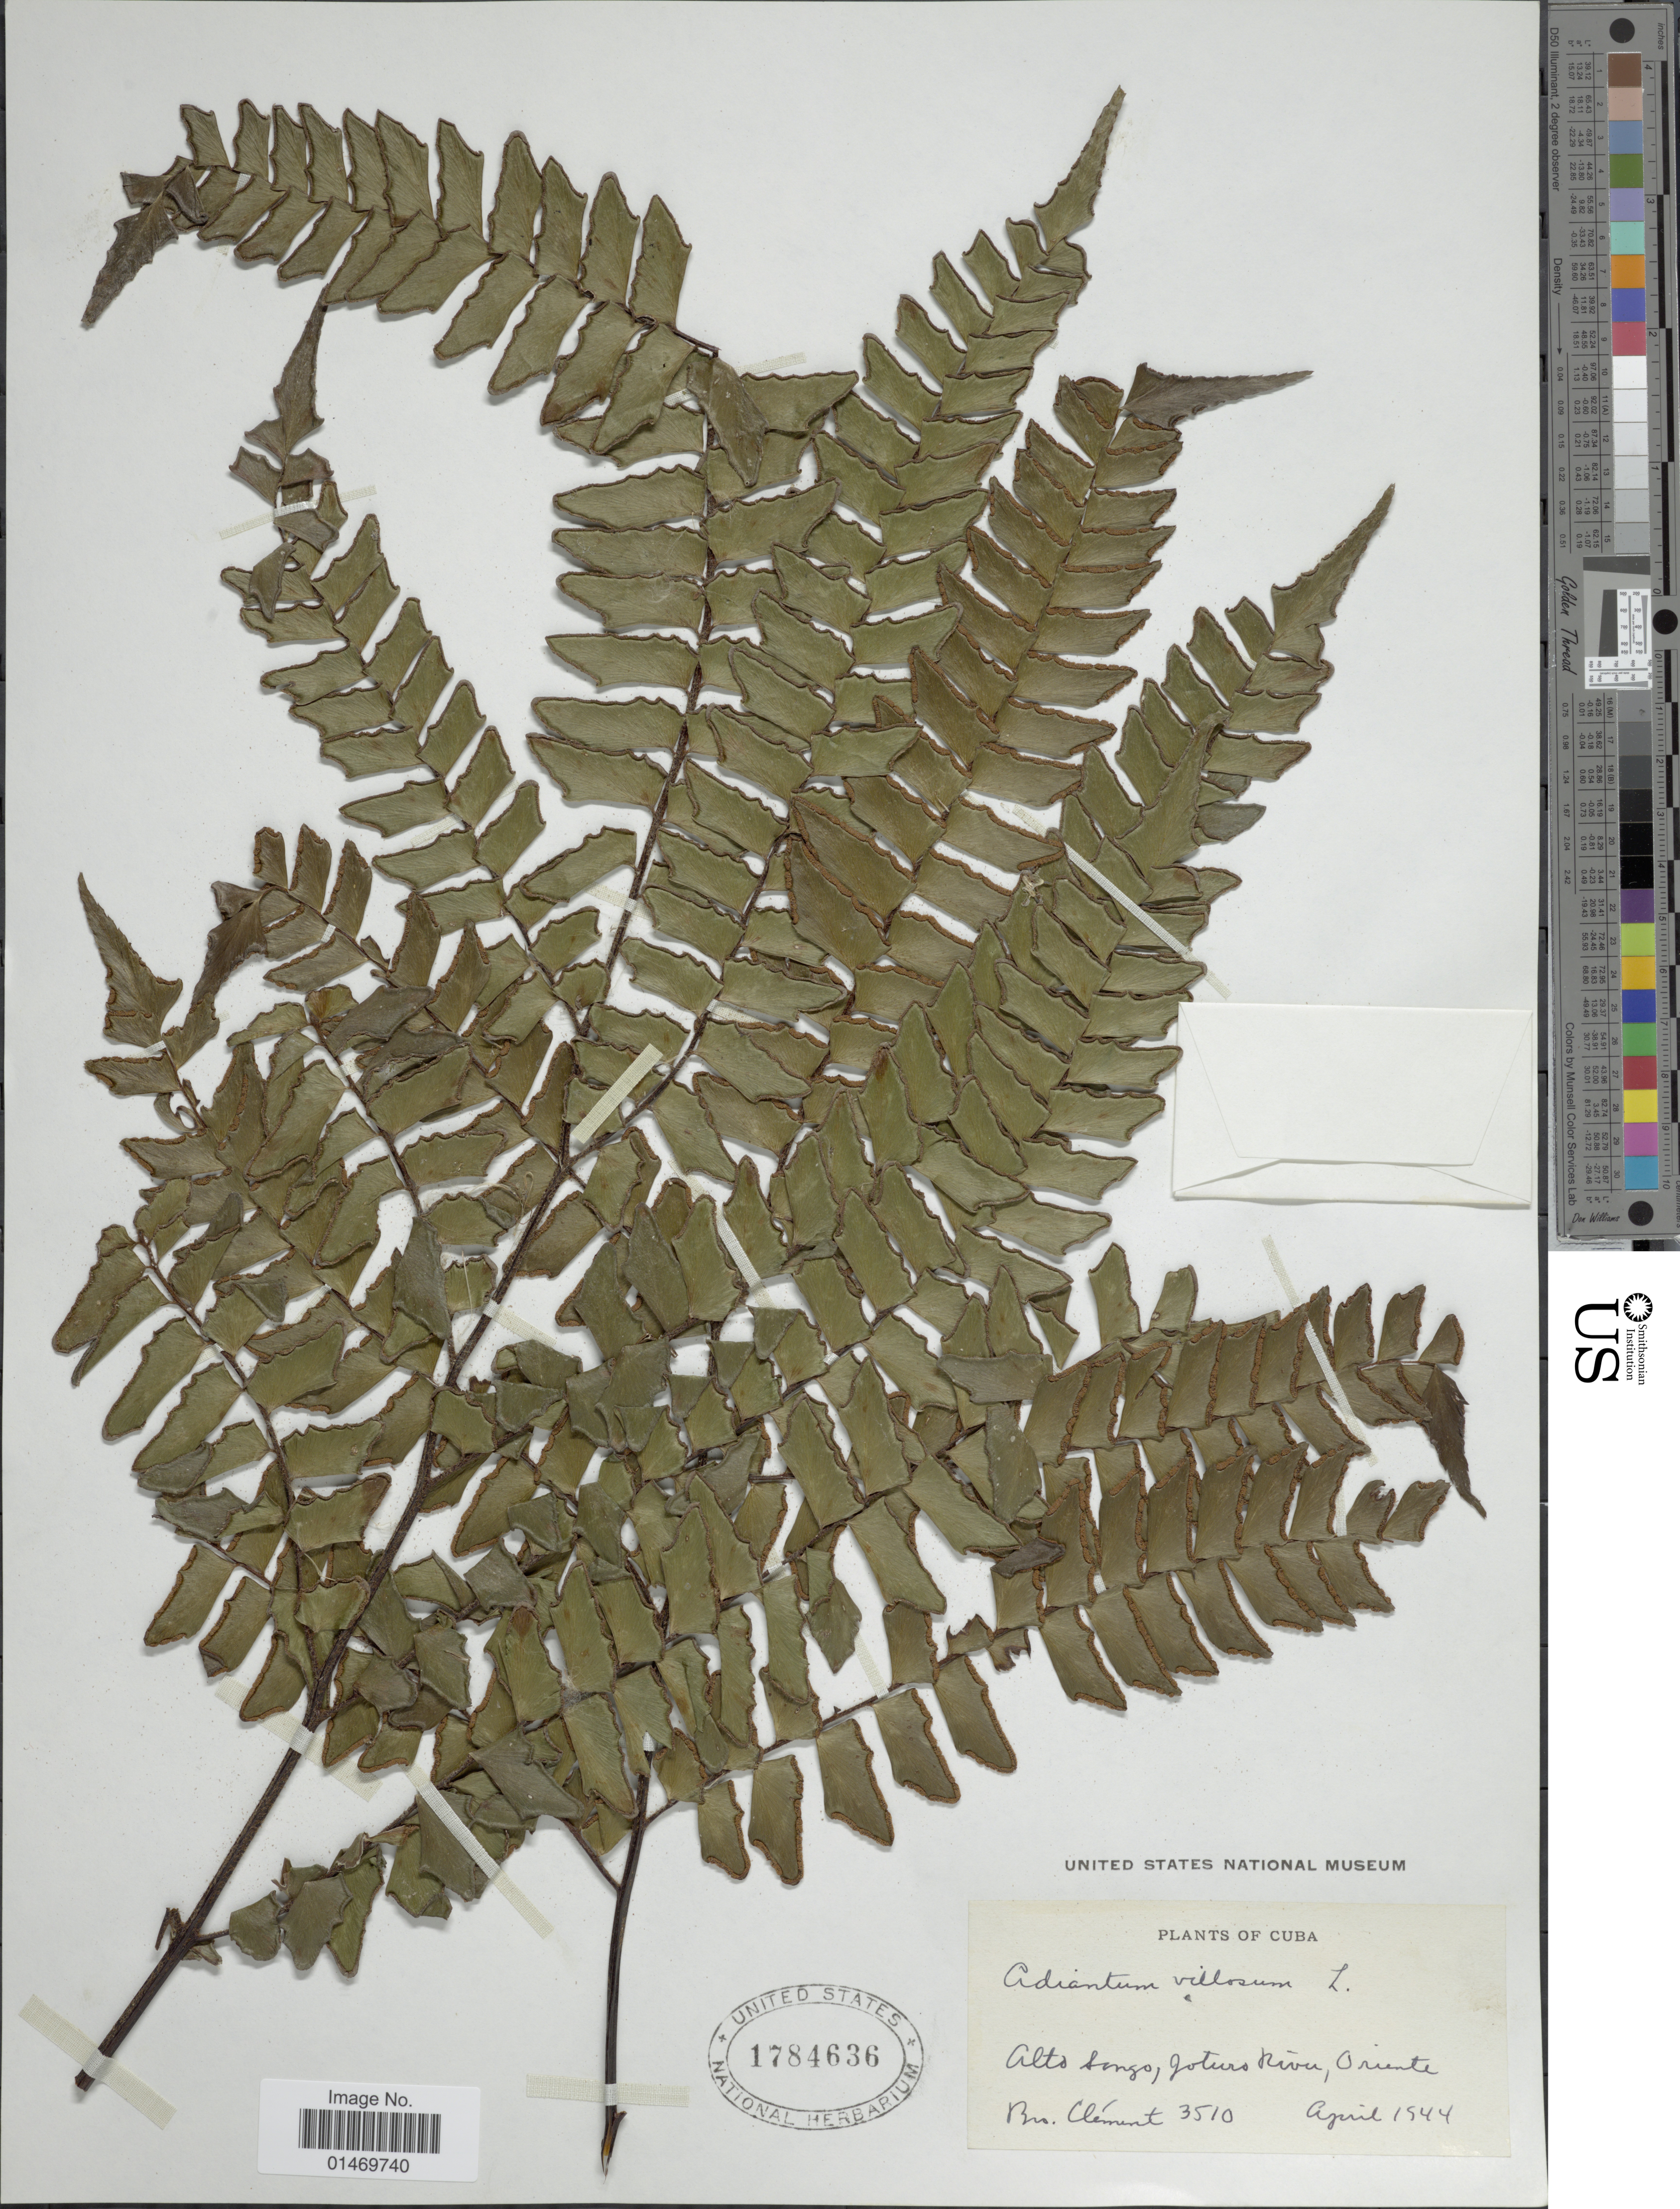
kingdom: Plantae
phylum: Tracheophyta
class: Polypodiopsida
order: Polypodiales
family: Pteridaceae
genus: Adiantum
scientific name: Adiantum villosum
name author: L.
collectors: B. Clement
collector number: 3510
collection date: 1944-04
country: Cuba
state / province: Oriente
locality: Cuba, Alto Songo, Joturo River.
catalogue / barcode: US 1784636